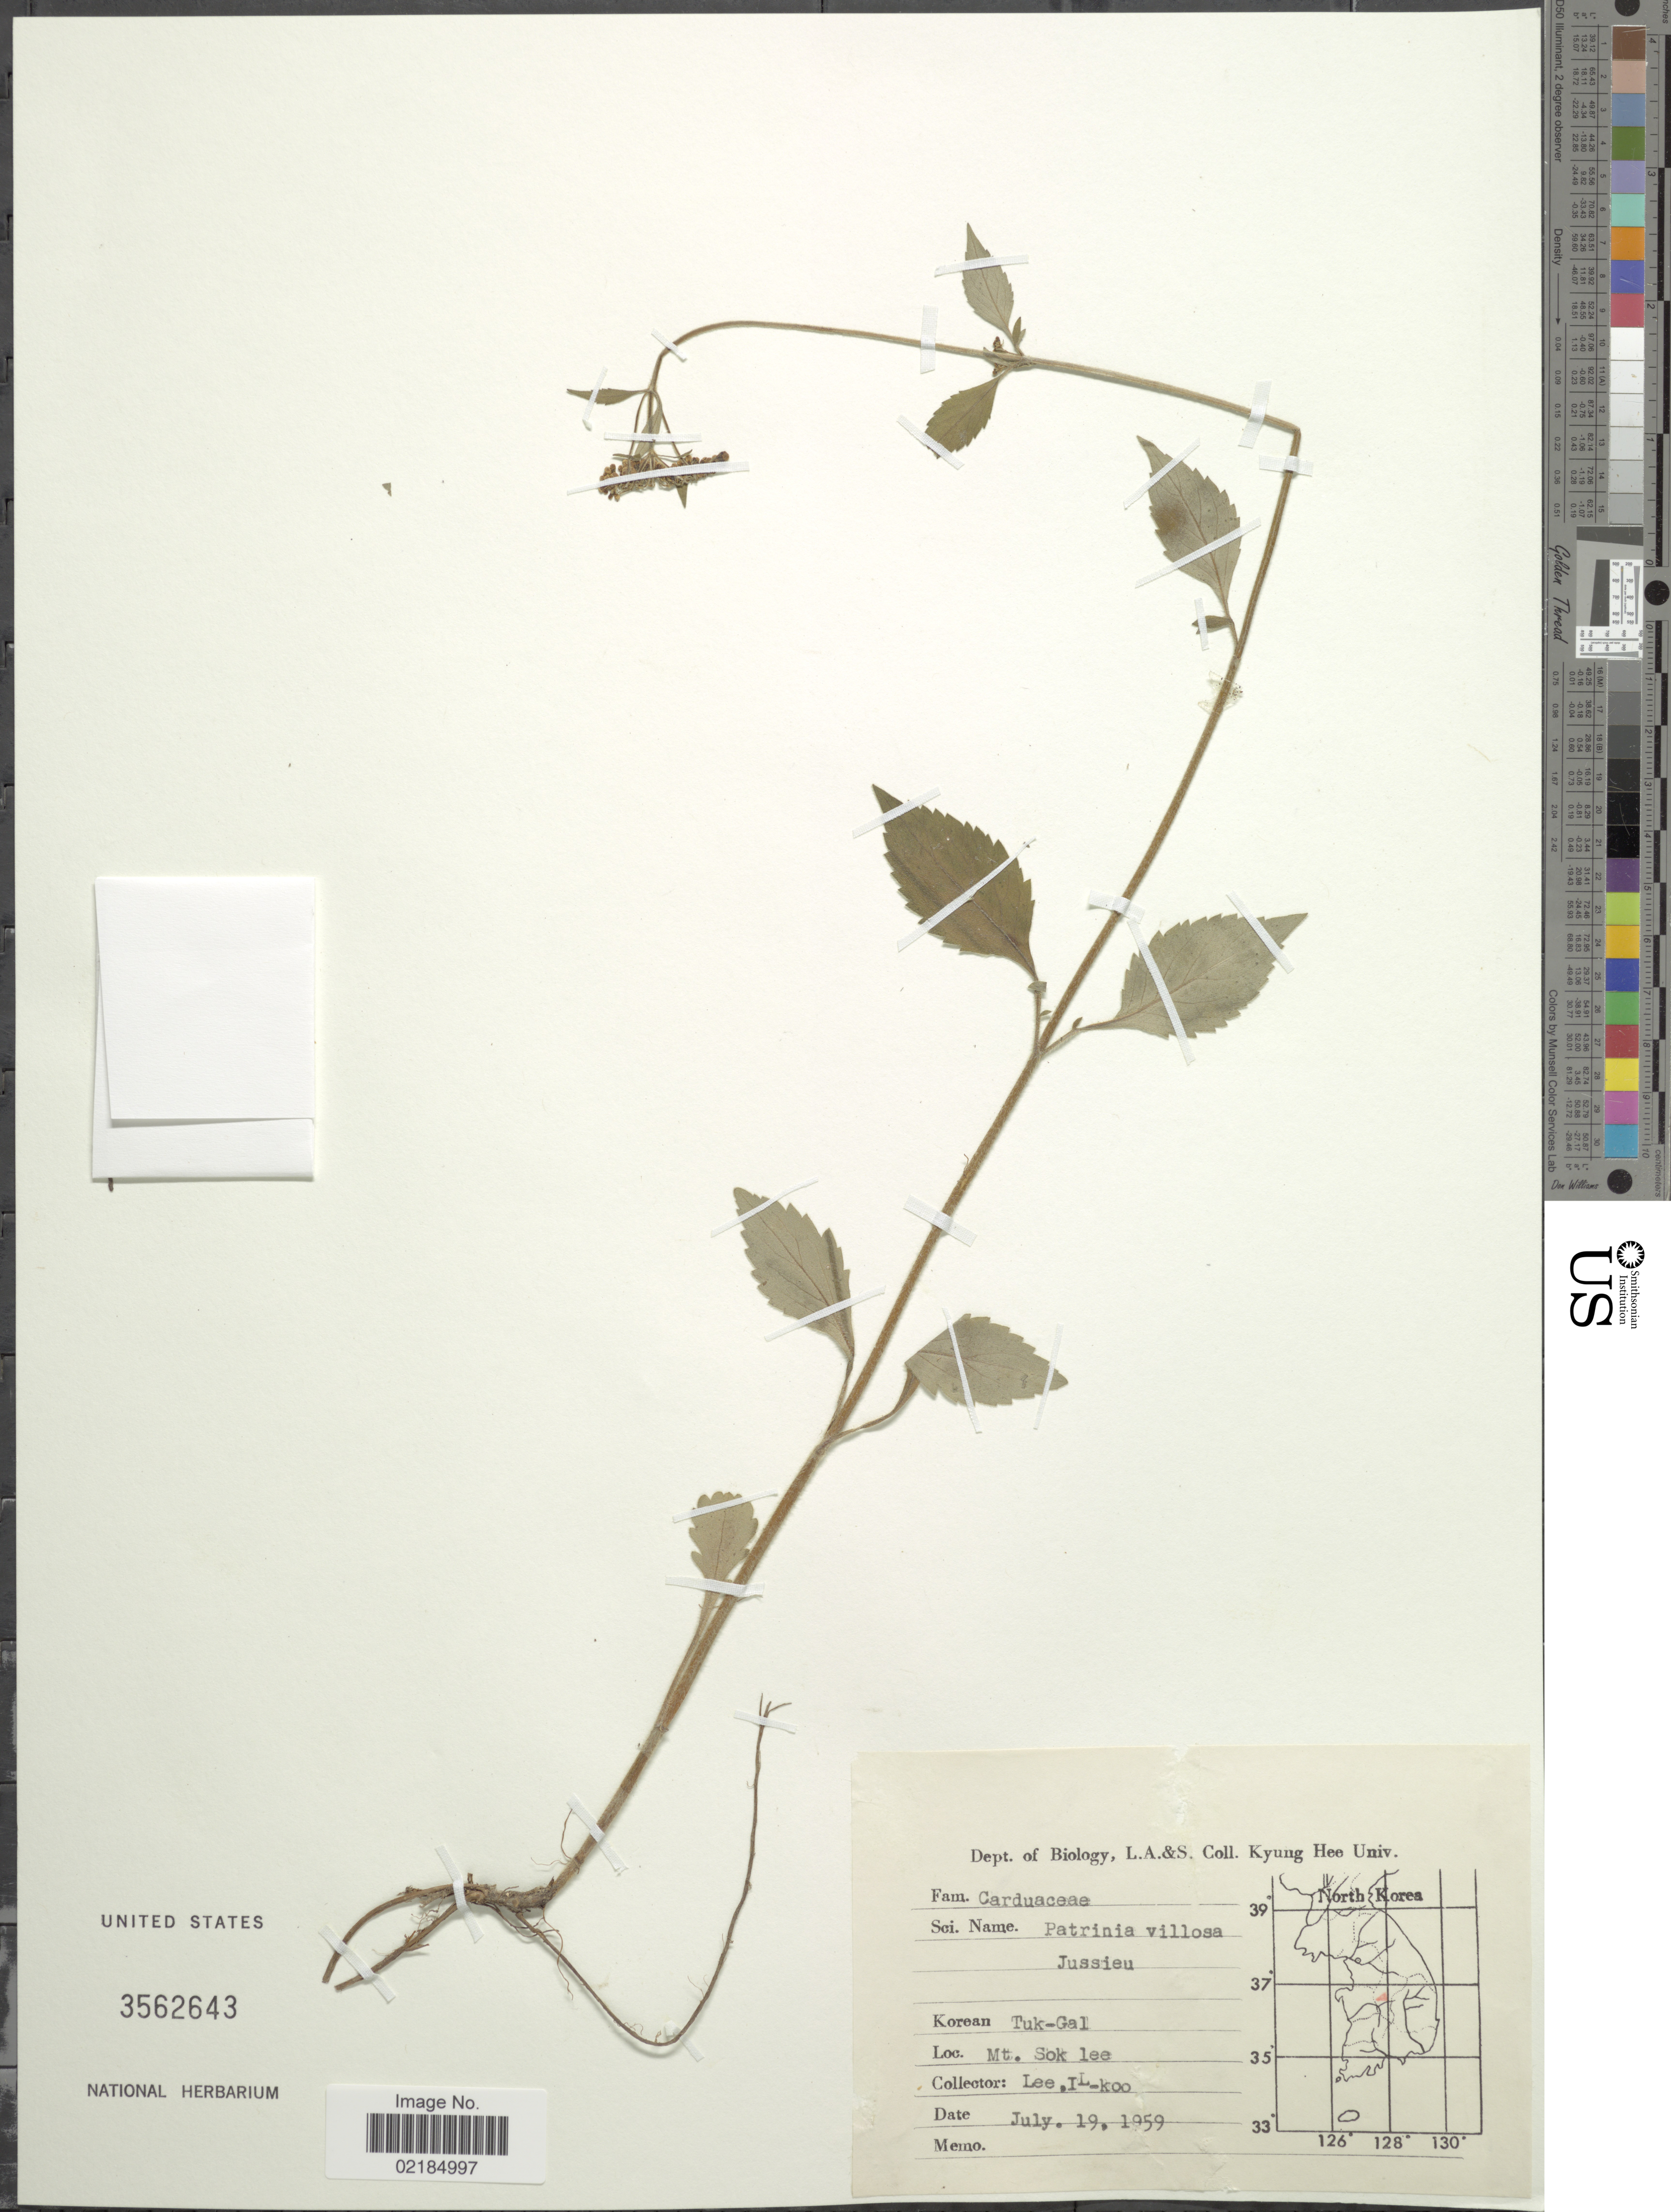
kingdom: Plantae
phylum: Tracheophyta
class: Magnoliopsida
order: Asterales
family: Asteraceae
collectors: I. Lee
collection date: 1959-07-19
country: South Korea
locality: Mt. Sok lee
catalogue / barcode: US 3562643